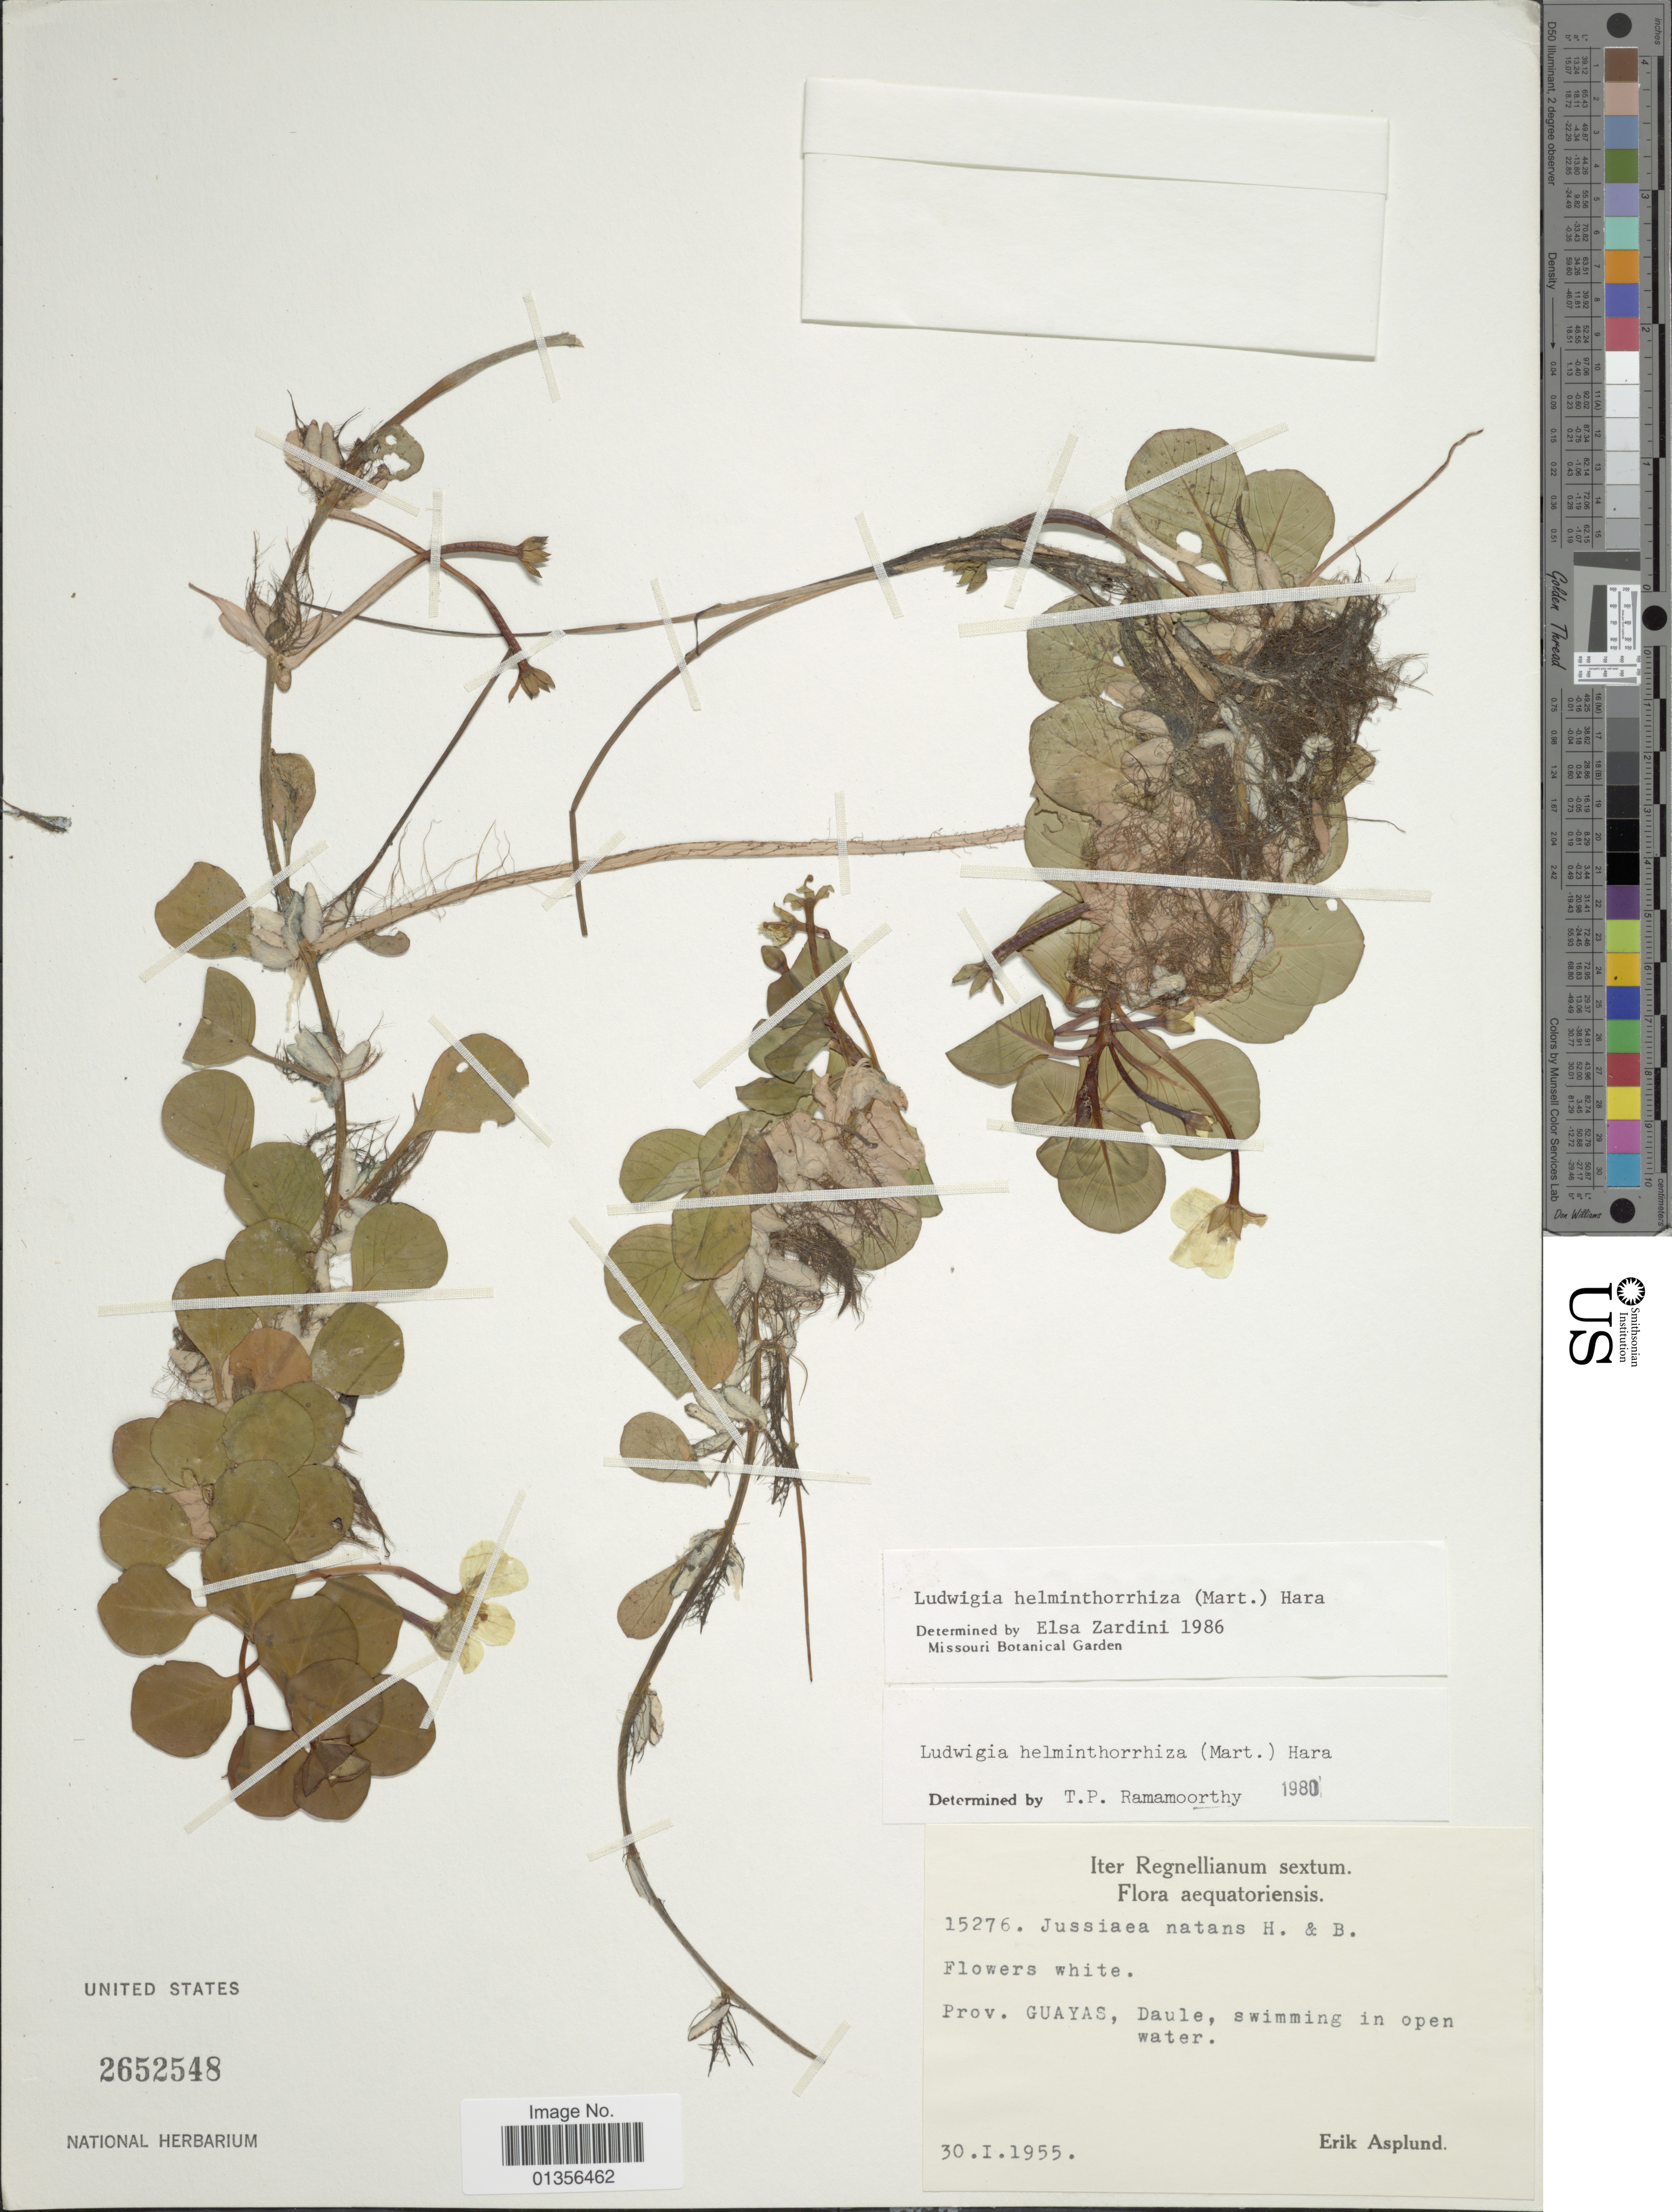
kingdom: Plantae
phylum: Tracheophyta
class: Magnoliopsida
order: Myrtales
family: Onagraceae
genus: Ludwigia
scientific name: Ludwigia helminthorrhiza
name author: (Mart.) H. Hara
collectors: E. Asplund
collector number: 15276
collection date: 1955-01-30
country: Ecuador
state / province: Guayas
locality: Daule, swimming in open water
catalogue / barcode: US 2652548